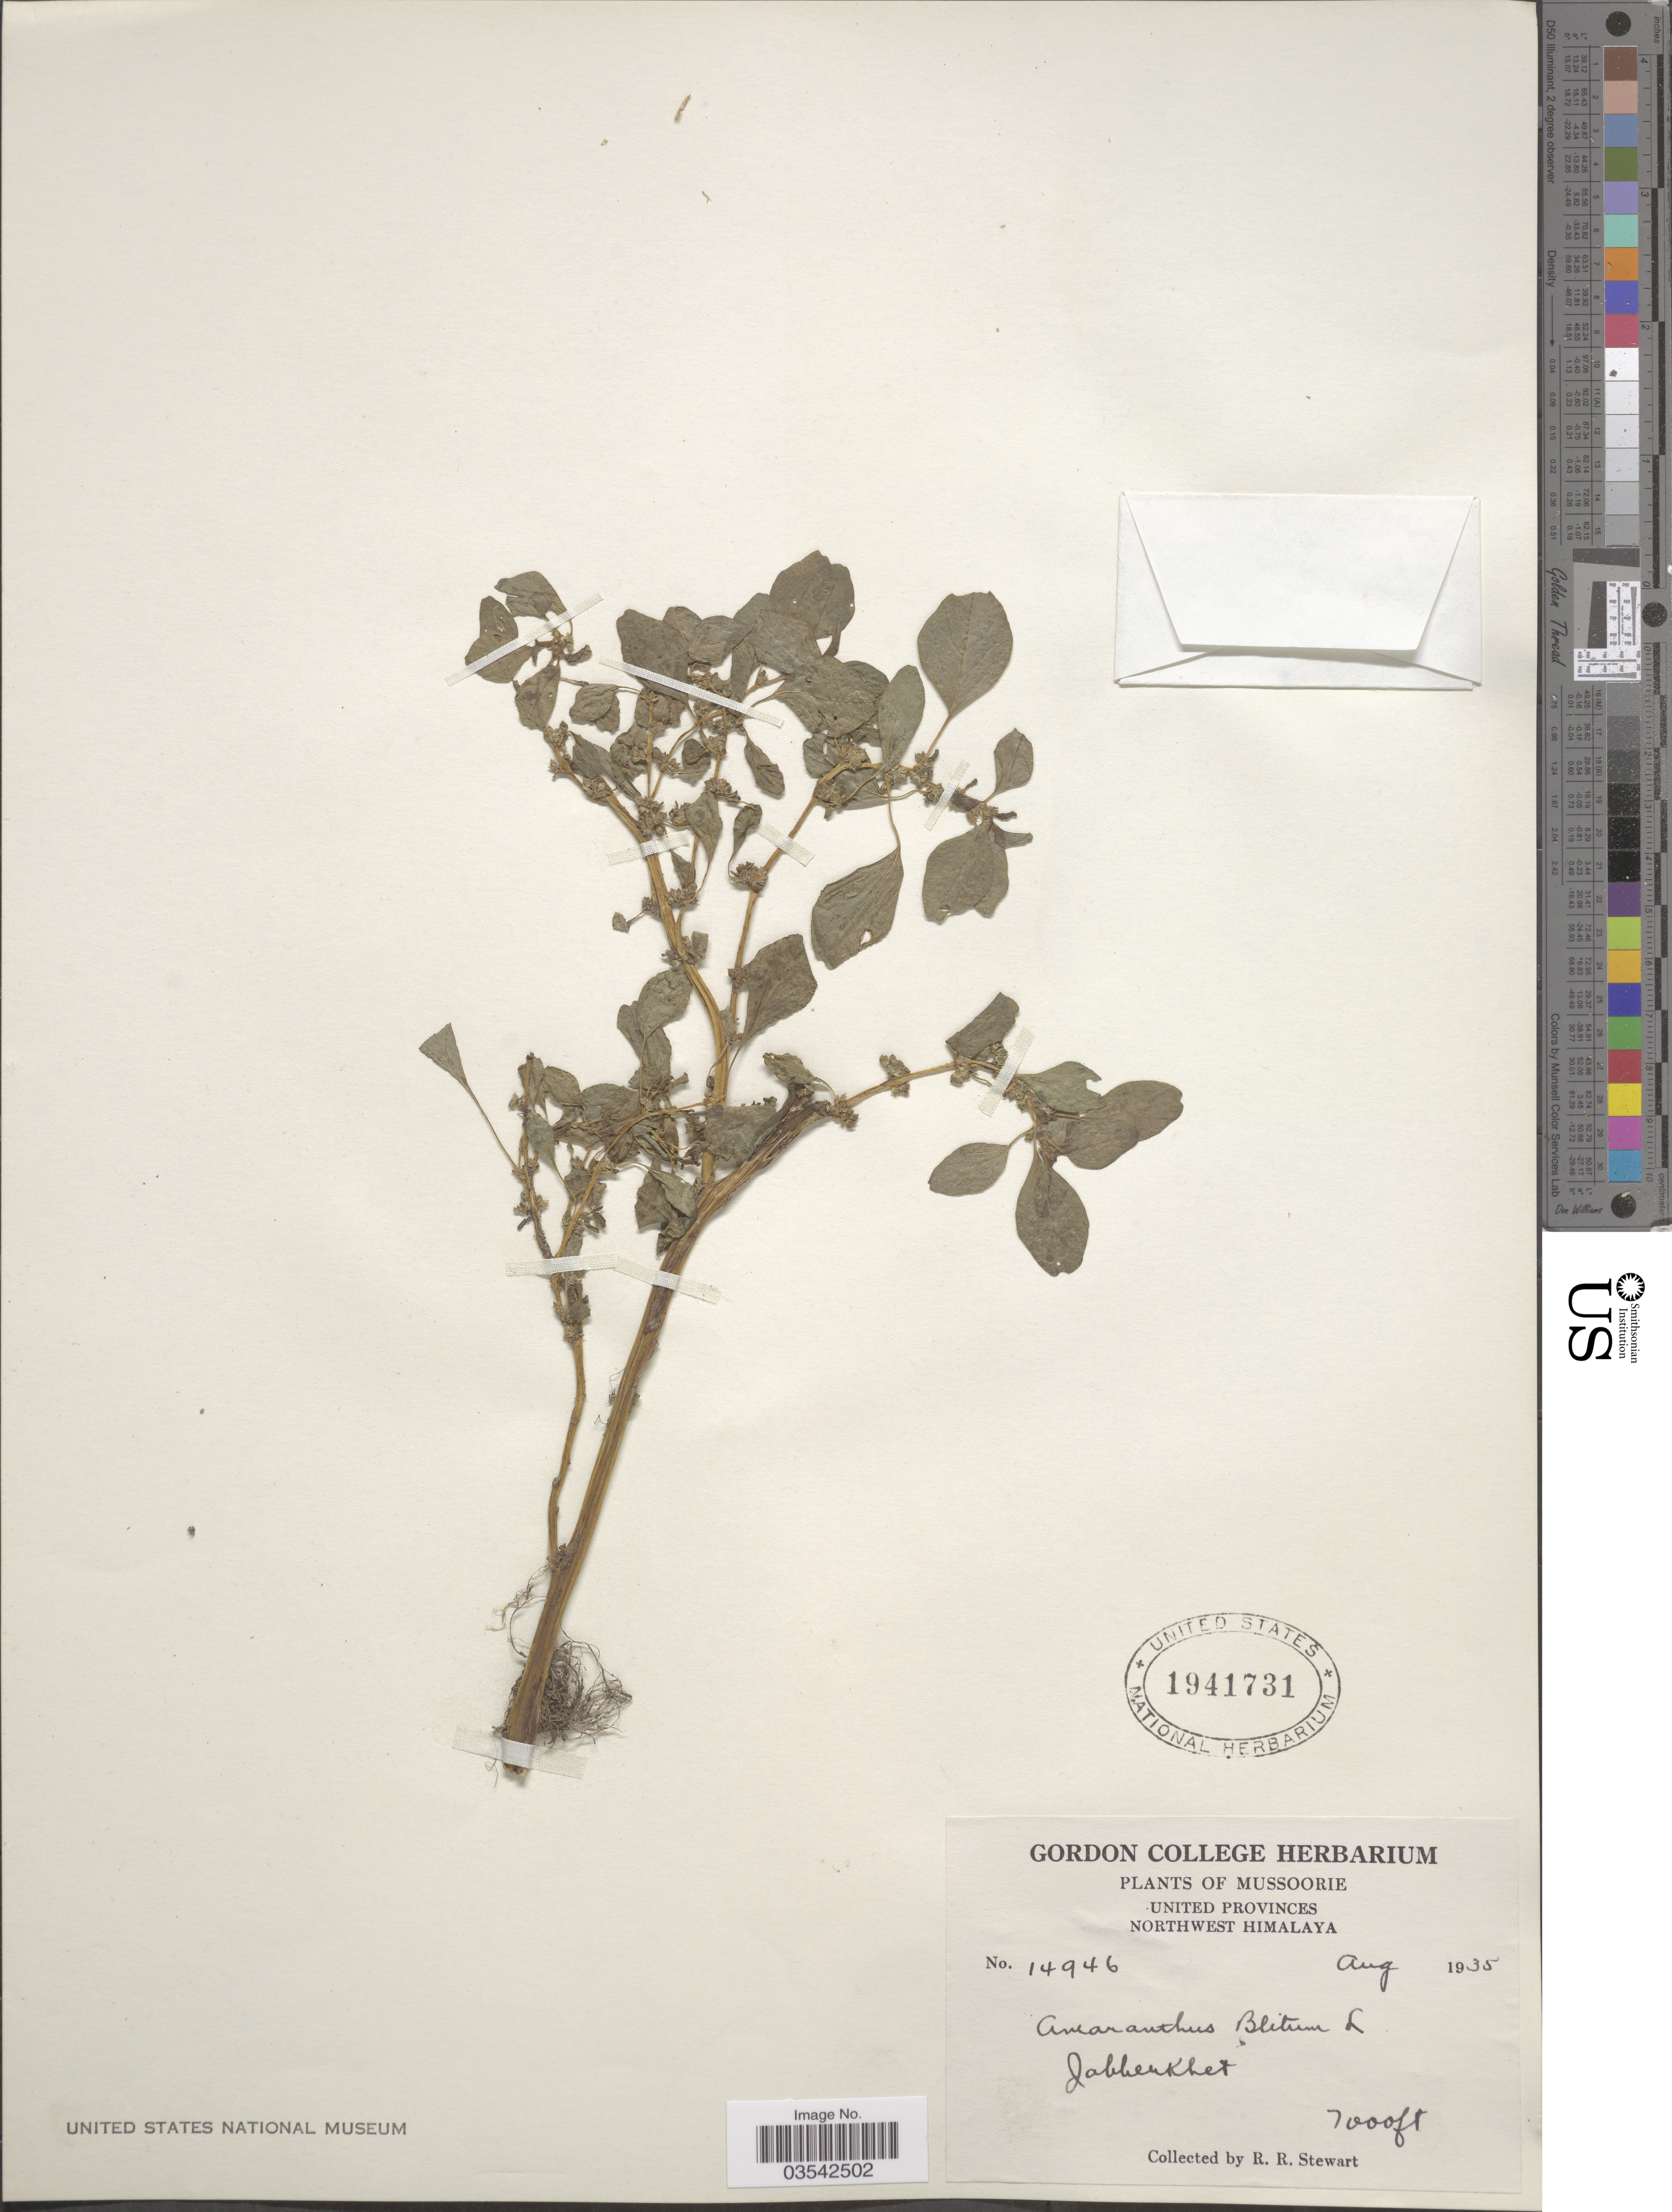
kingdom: Plantae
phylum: Tracheophyta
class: Magnoliopsida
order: Caryophyllales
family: Amaranthaceae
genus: Amaranthus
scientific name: Amaranthus lividus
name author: L.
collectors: R. Stewart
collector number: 14946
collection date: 1935-08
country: India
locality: Mussoorie. United Provinces. Northwest Himalaya. Jabherkhet.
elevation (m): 2134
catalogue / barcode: US 1941731